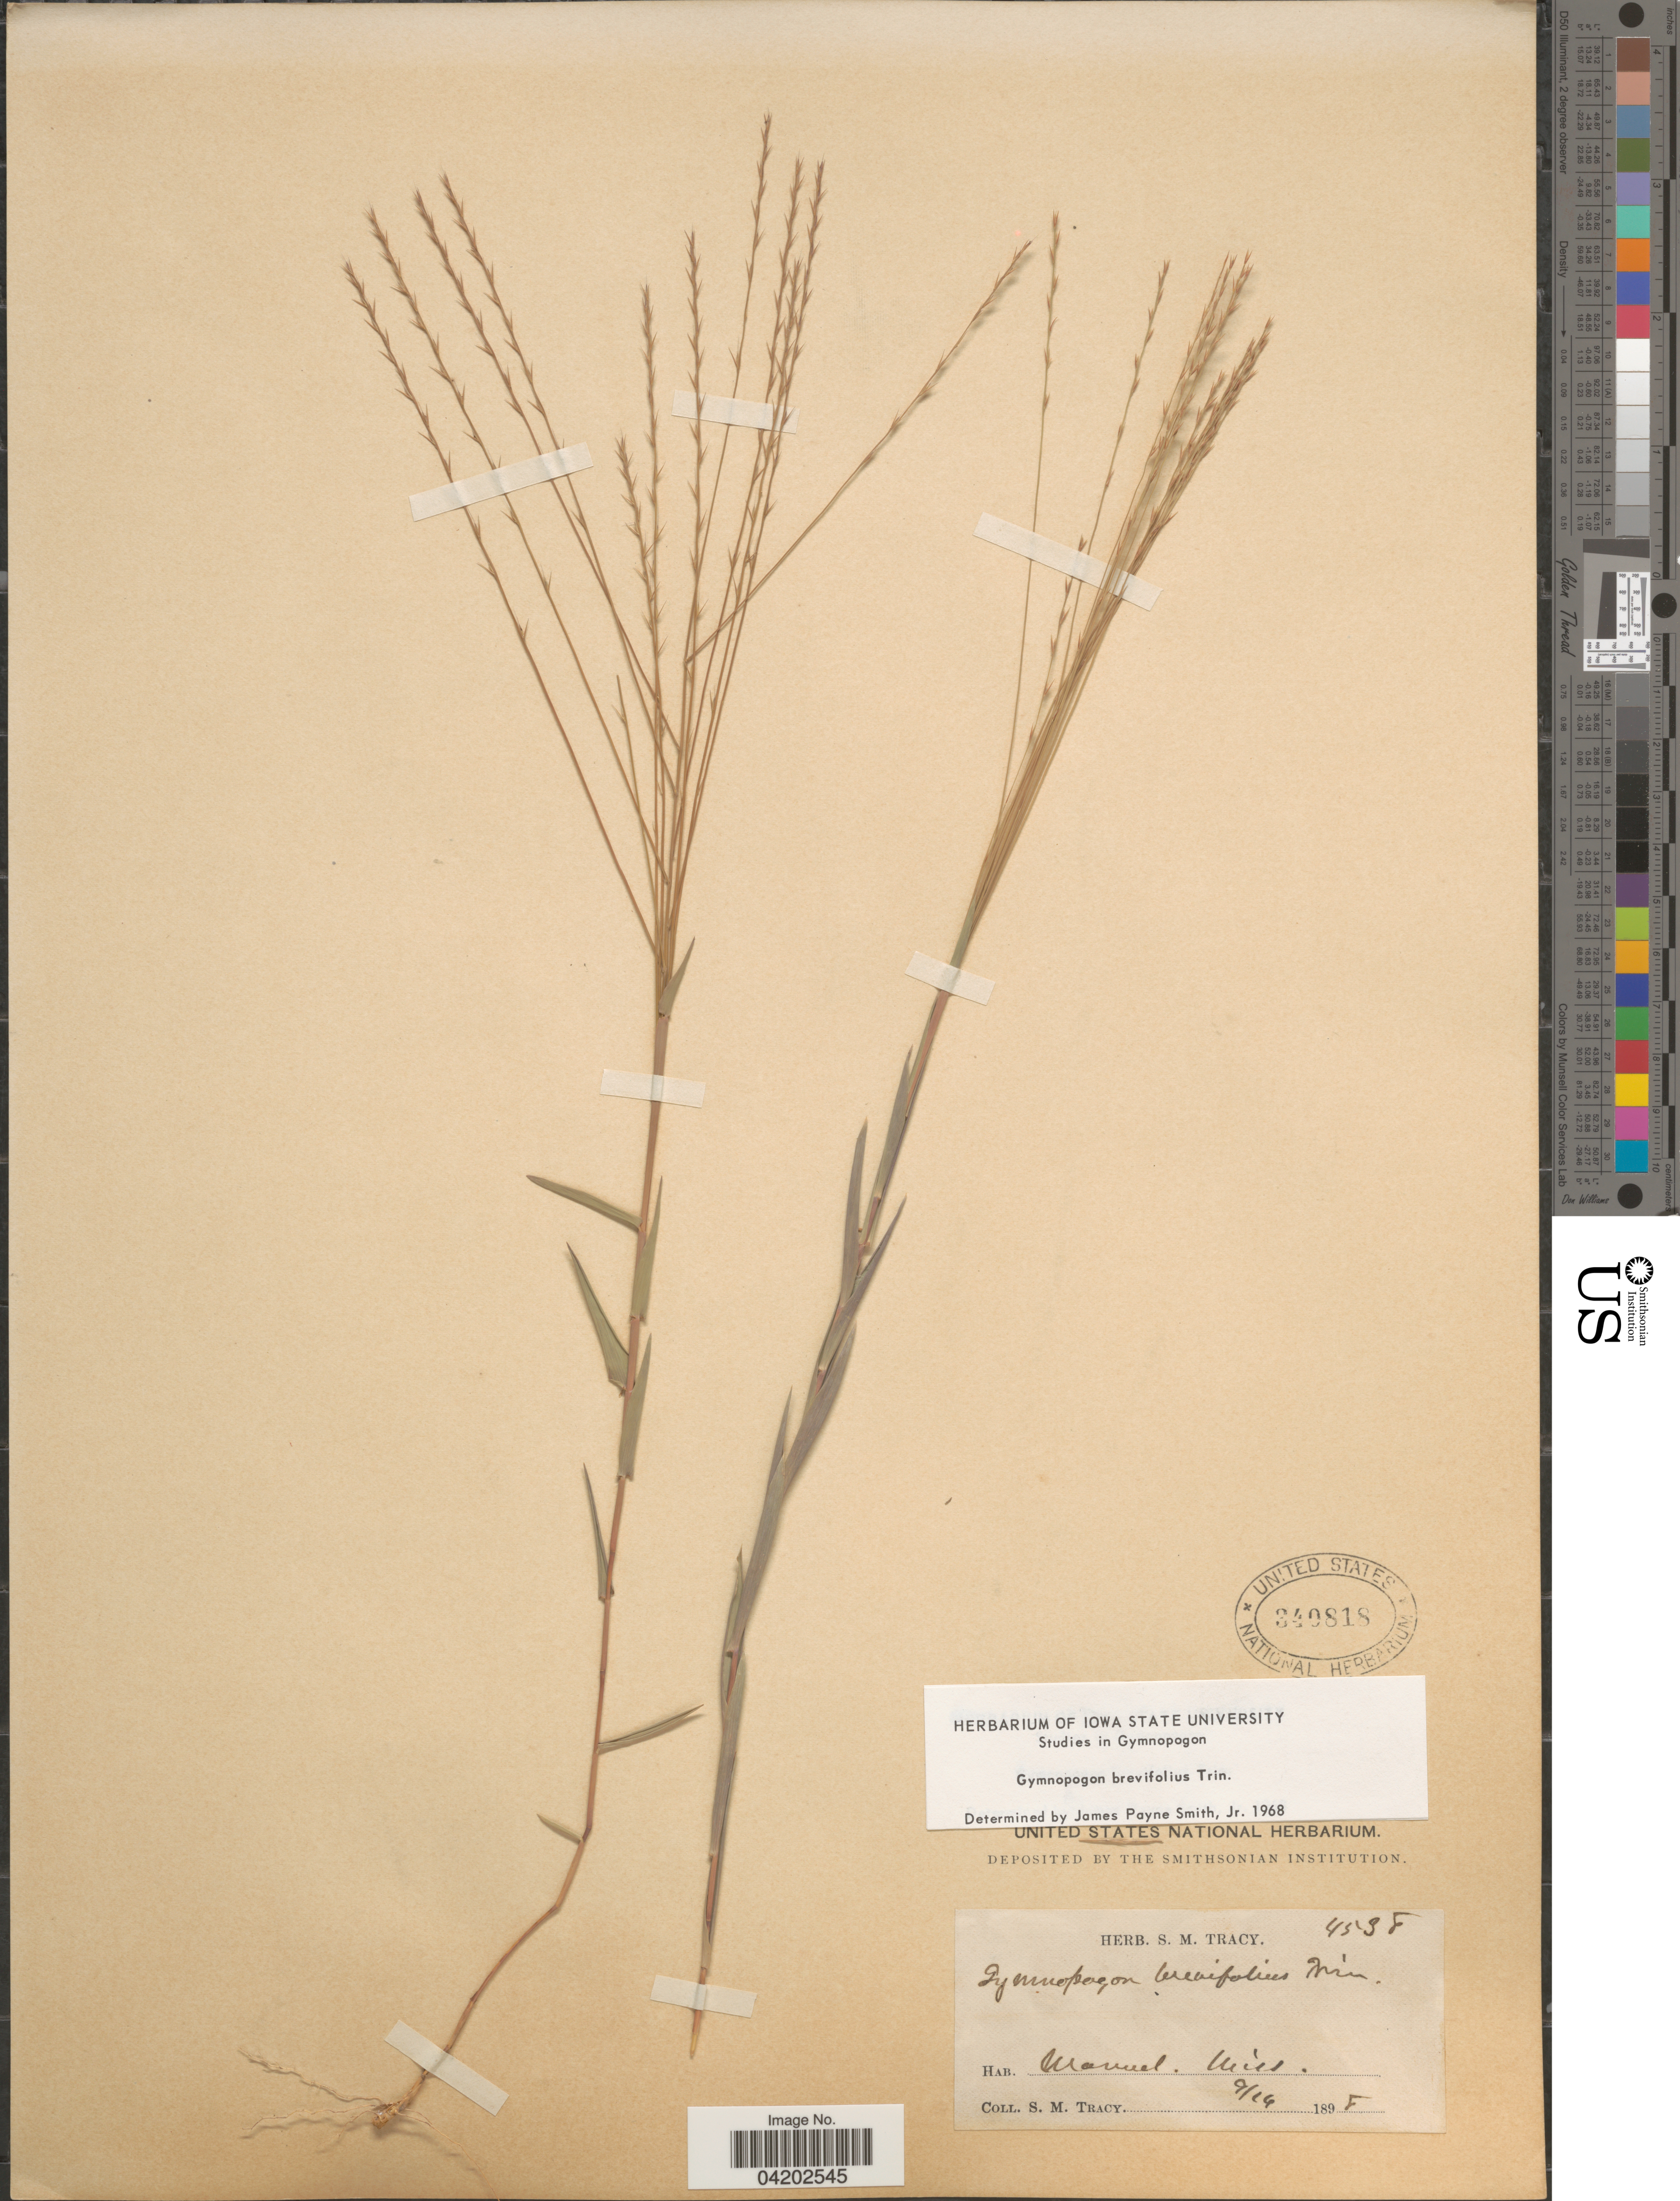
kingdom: Plantae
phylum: Tracheophyta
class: Liliopsida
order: Poales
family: Poaceae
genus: Gymnopogon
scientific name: Gymnopogon brevifolius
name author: Trin.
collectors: S. M. Tracy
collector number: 4538*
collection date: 1898-09-14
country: United States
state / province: Mississippi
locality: Manuel.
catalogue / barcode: US 340818